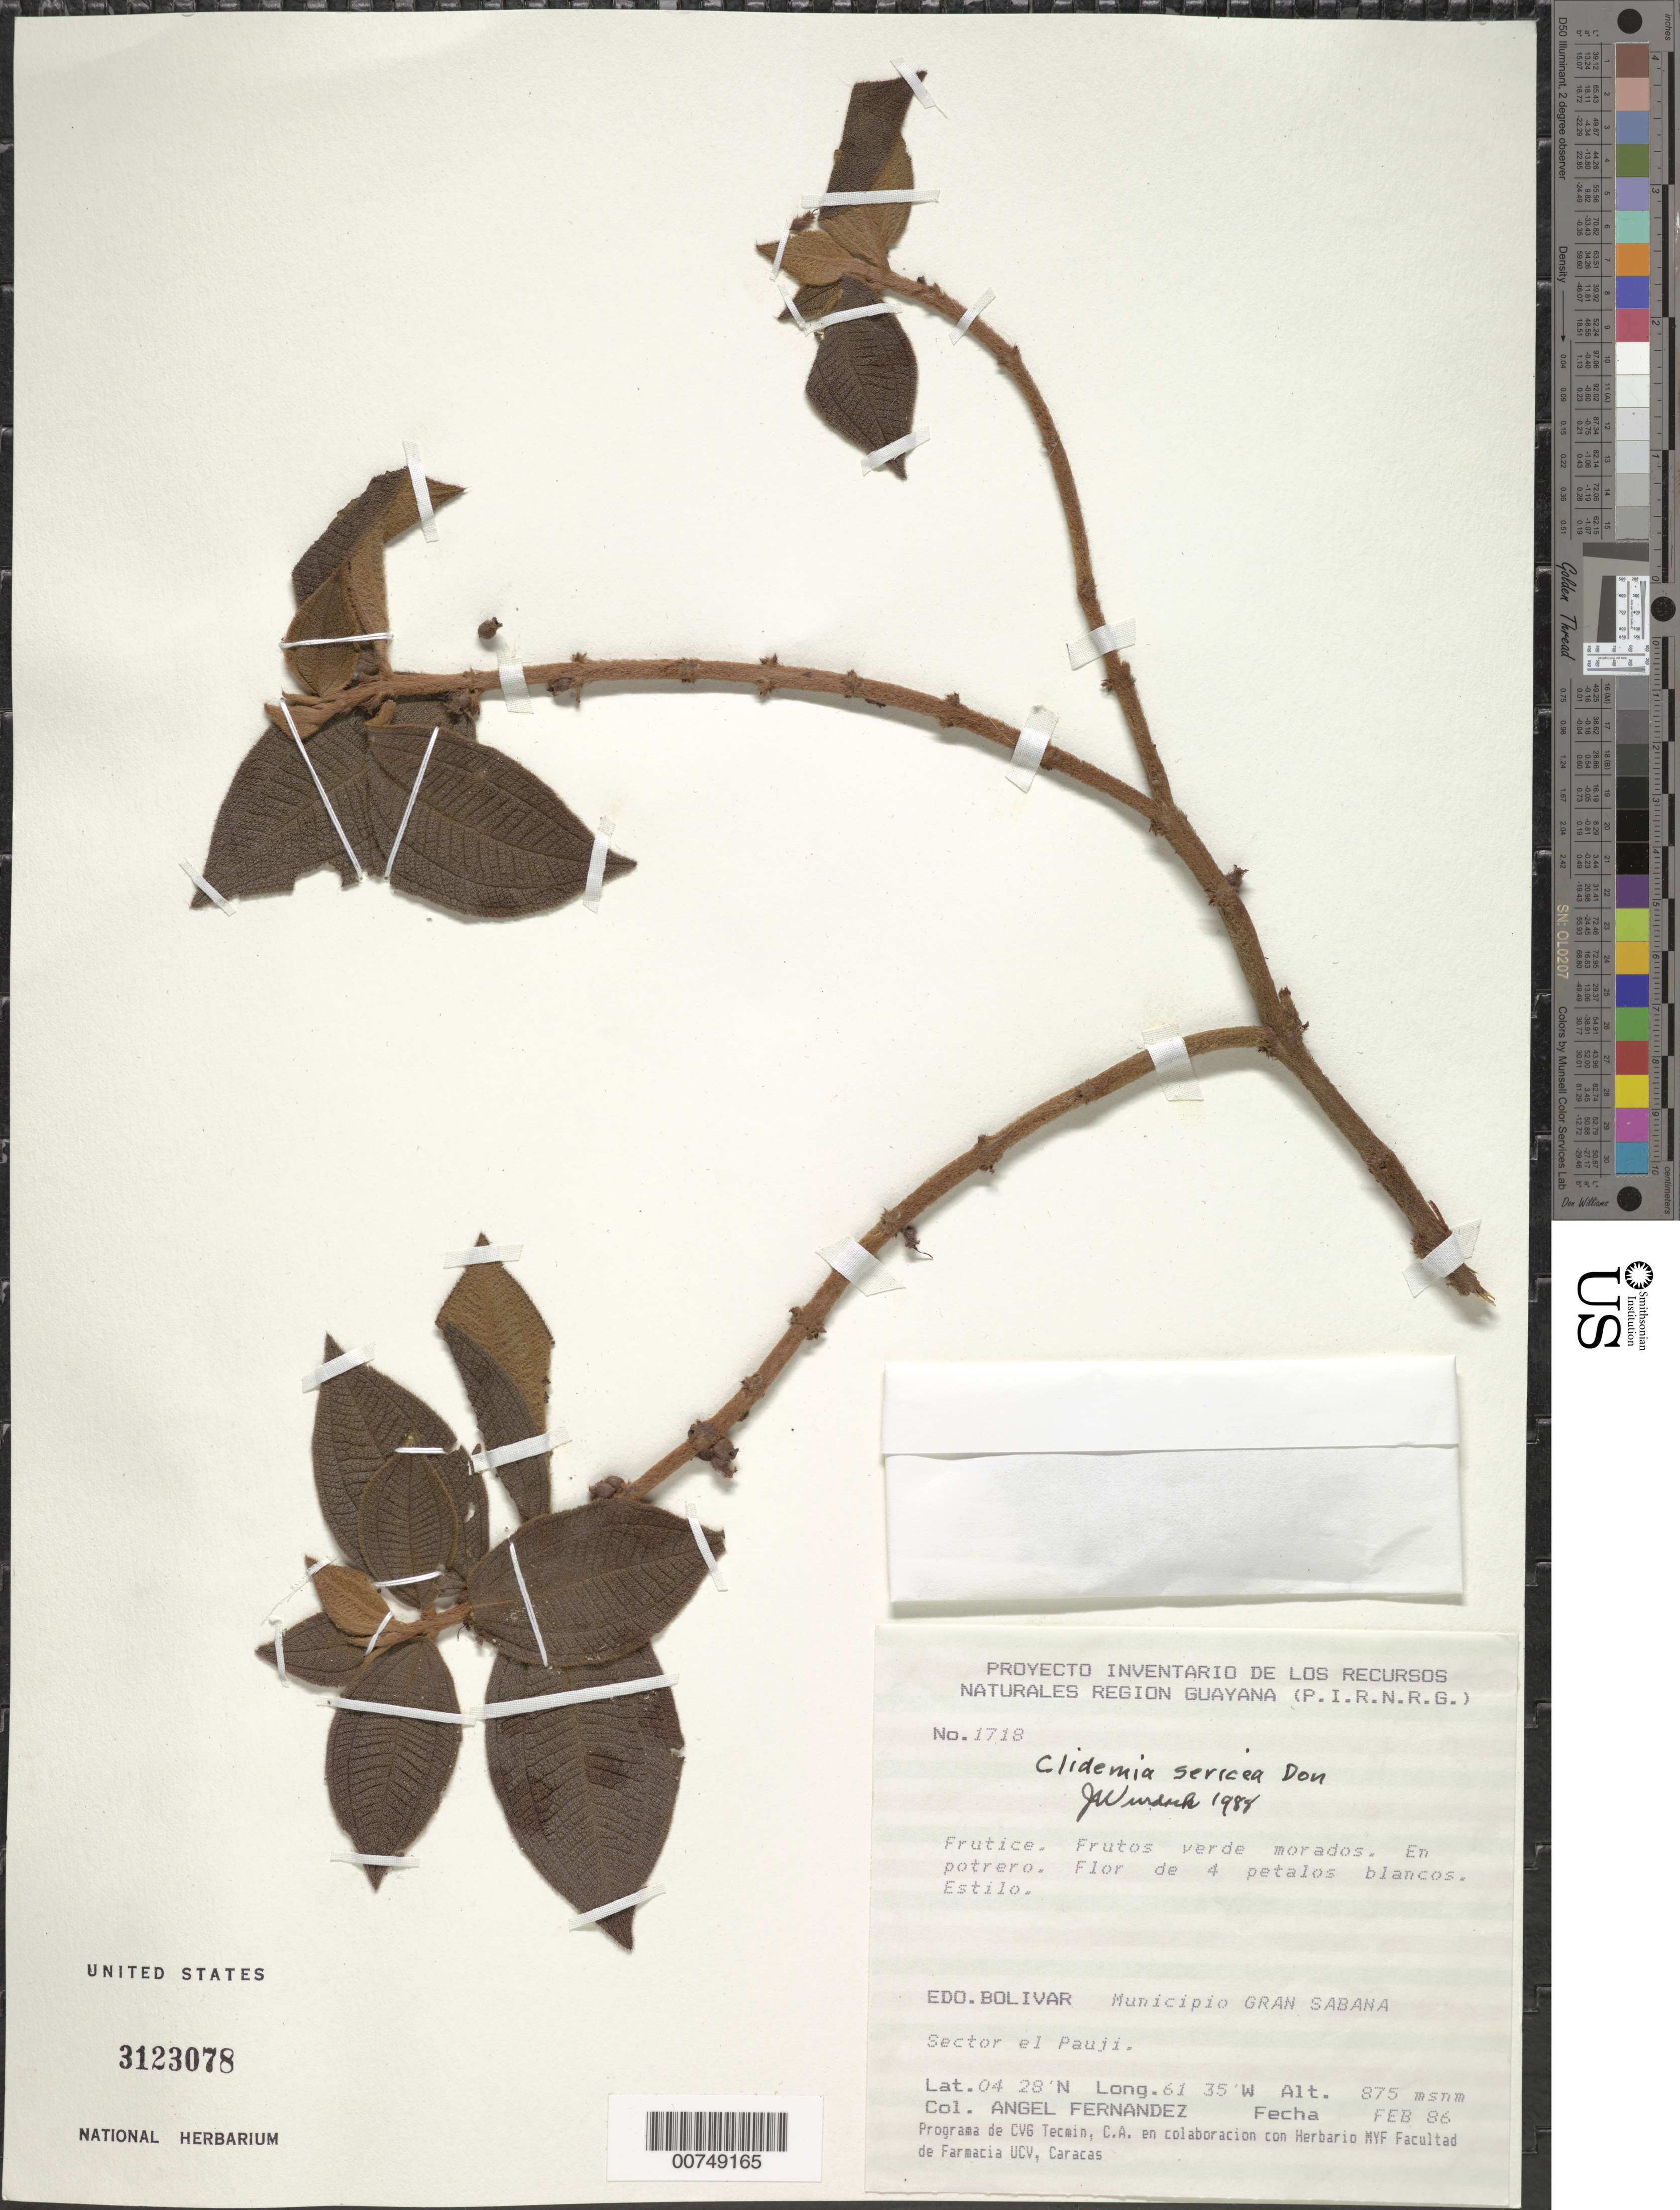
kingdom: Plantae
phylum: Tracheophyta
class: Magnoliopsida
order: Myrtales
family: Melastomataceae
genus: Clidemia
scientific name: Clidemia sericea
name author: D. Don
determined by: Wurdack, John J., (US), US (UNITED STATES)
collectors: A. Fernández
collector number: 1718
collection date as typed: Feb-86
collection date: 1986-02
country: Venezuela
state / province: Bolívar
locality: Mun. Gran Sabana, El Pauji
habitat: Potrero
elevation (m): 875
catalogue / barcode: US 3123078